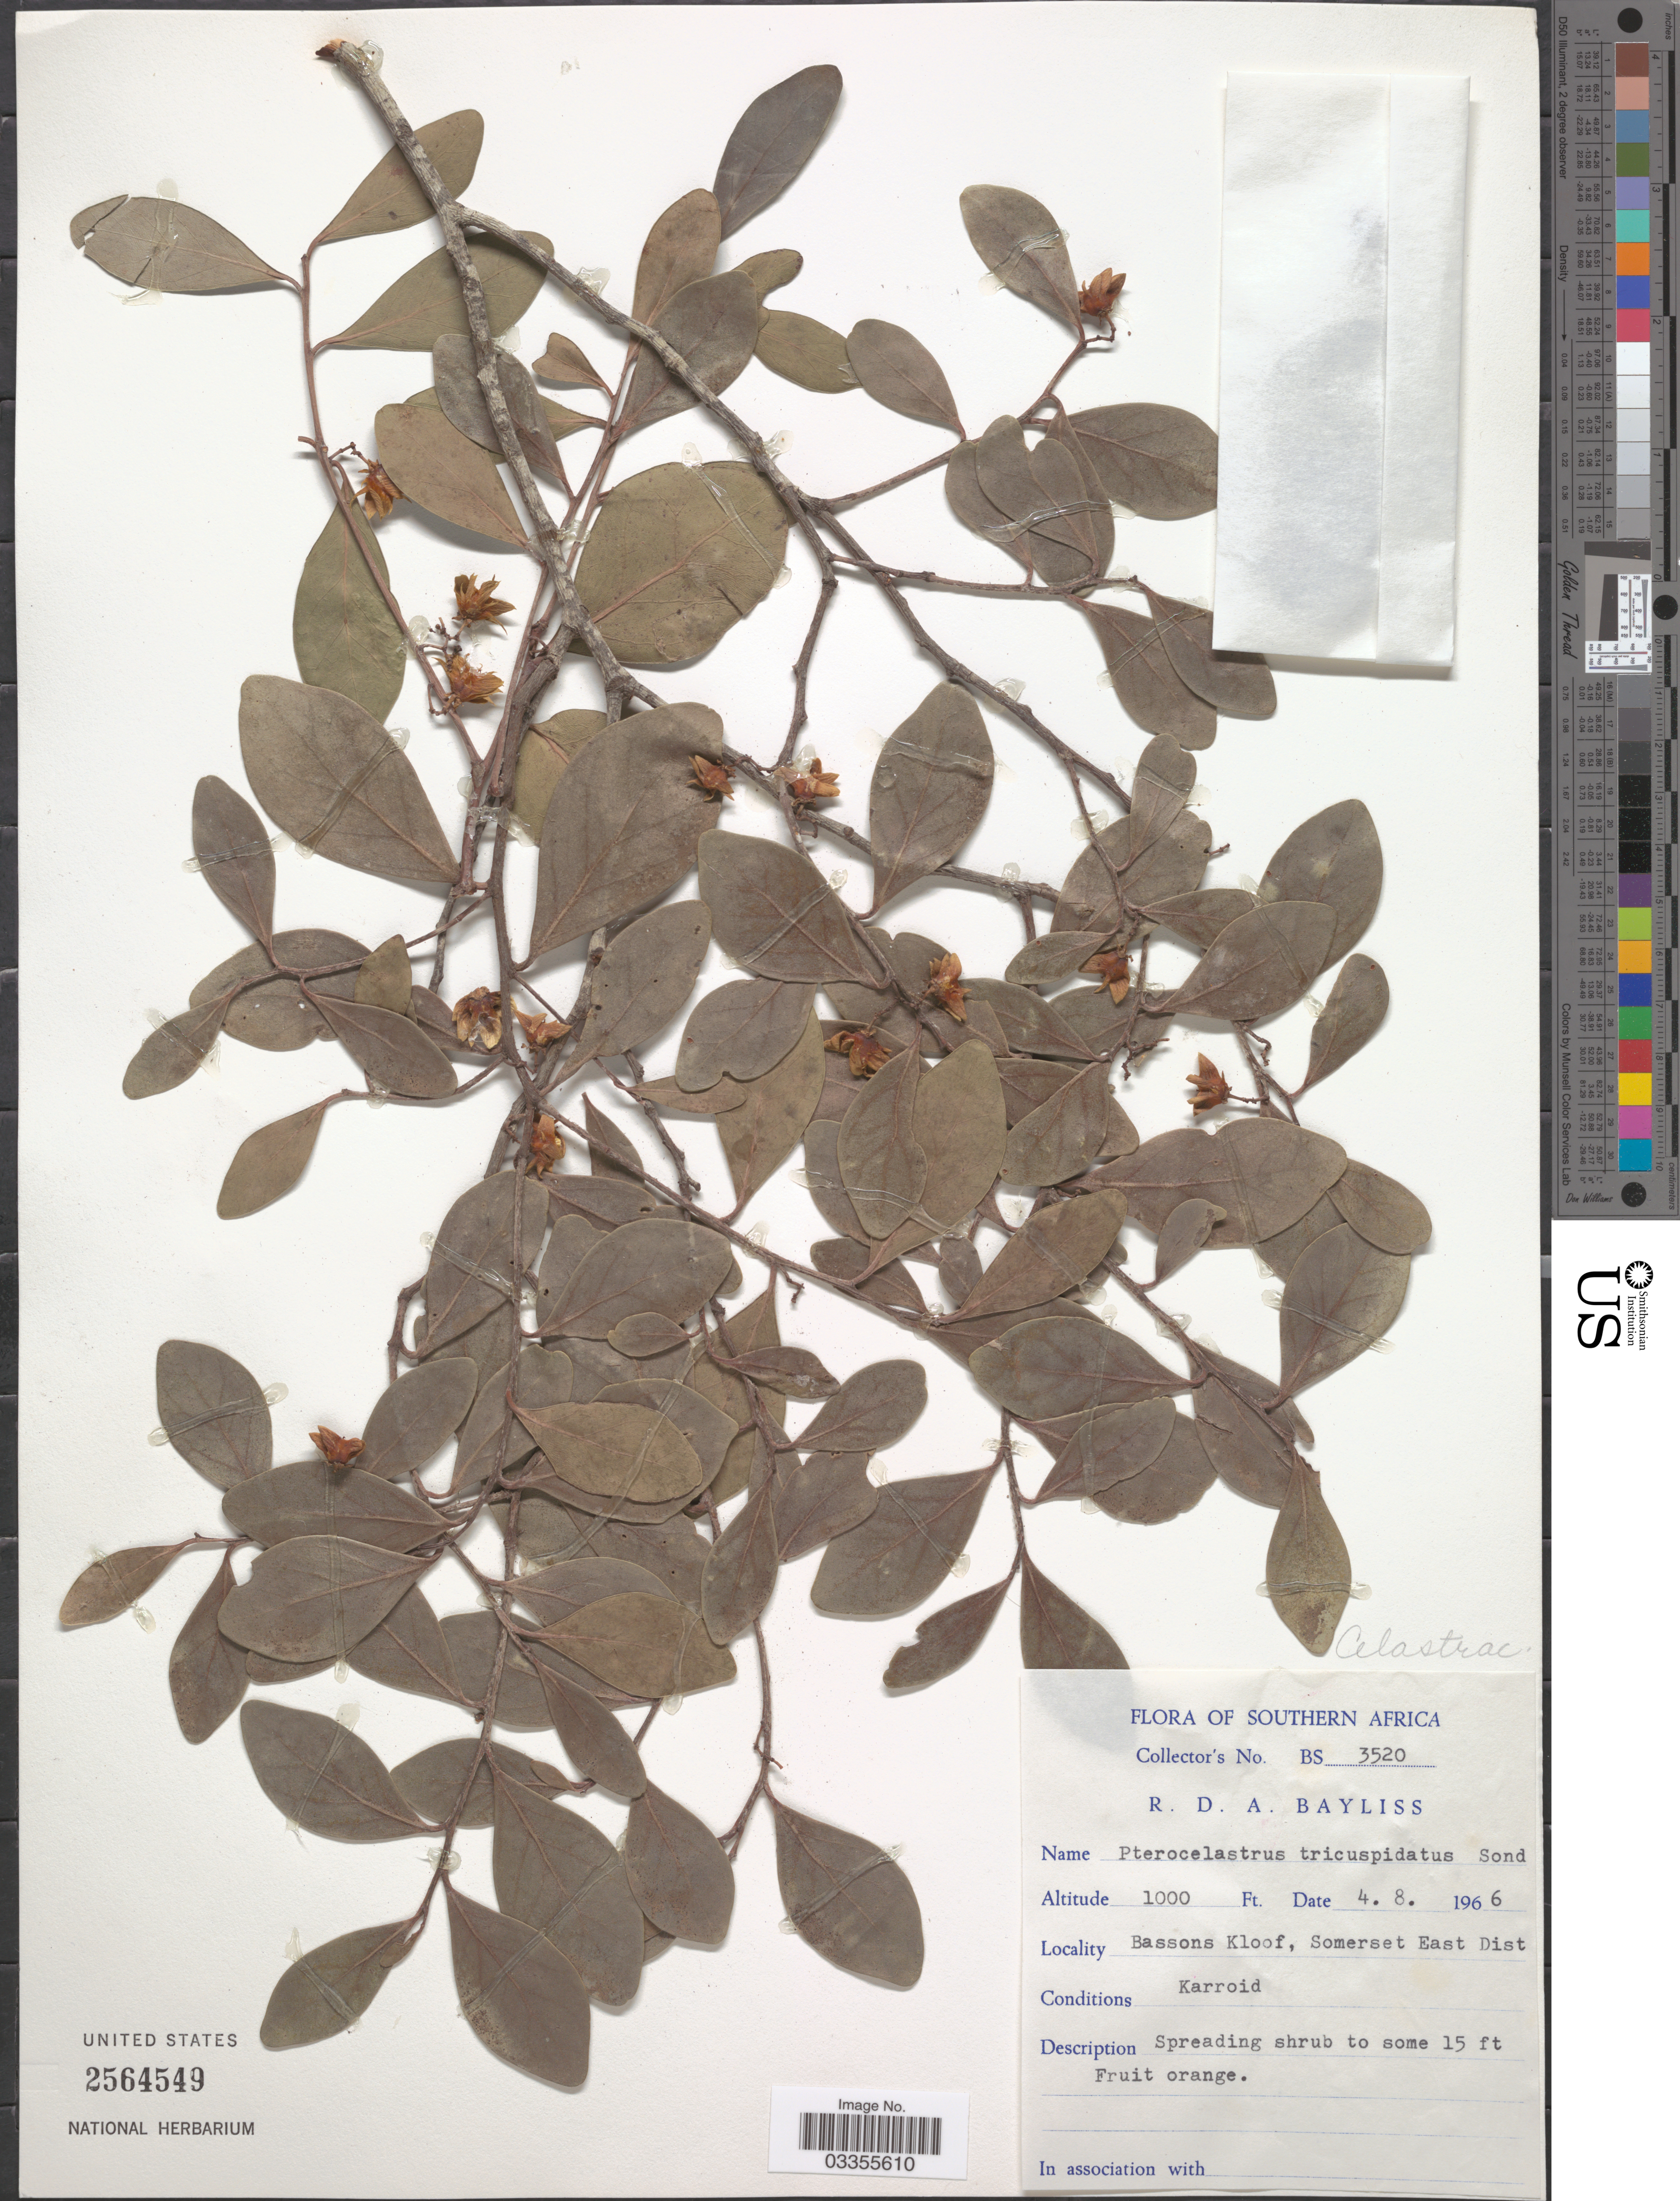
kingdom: Plantae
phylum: Tracheophyta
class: Magnoliopsida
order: Celastrales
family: Celastraceae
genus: Pterocelastrus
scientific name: Pterocelastrus tricuspidatus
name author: Walp.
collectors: R. Bayliss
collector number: BS 3520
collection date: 1966-08-04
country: South Africa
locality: Southern Africa. Bassons Kloof, Somerset East Dist.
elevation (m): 305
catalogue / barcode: US 2564549